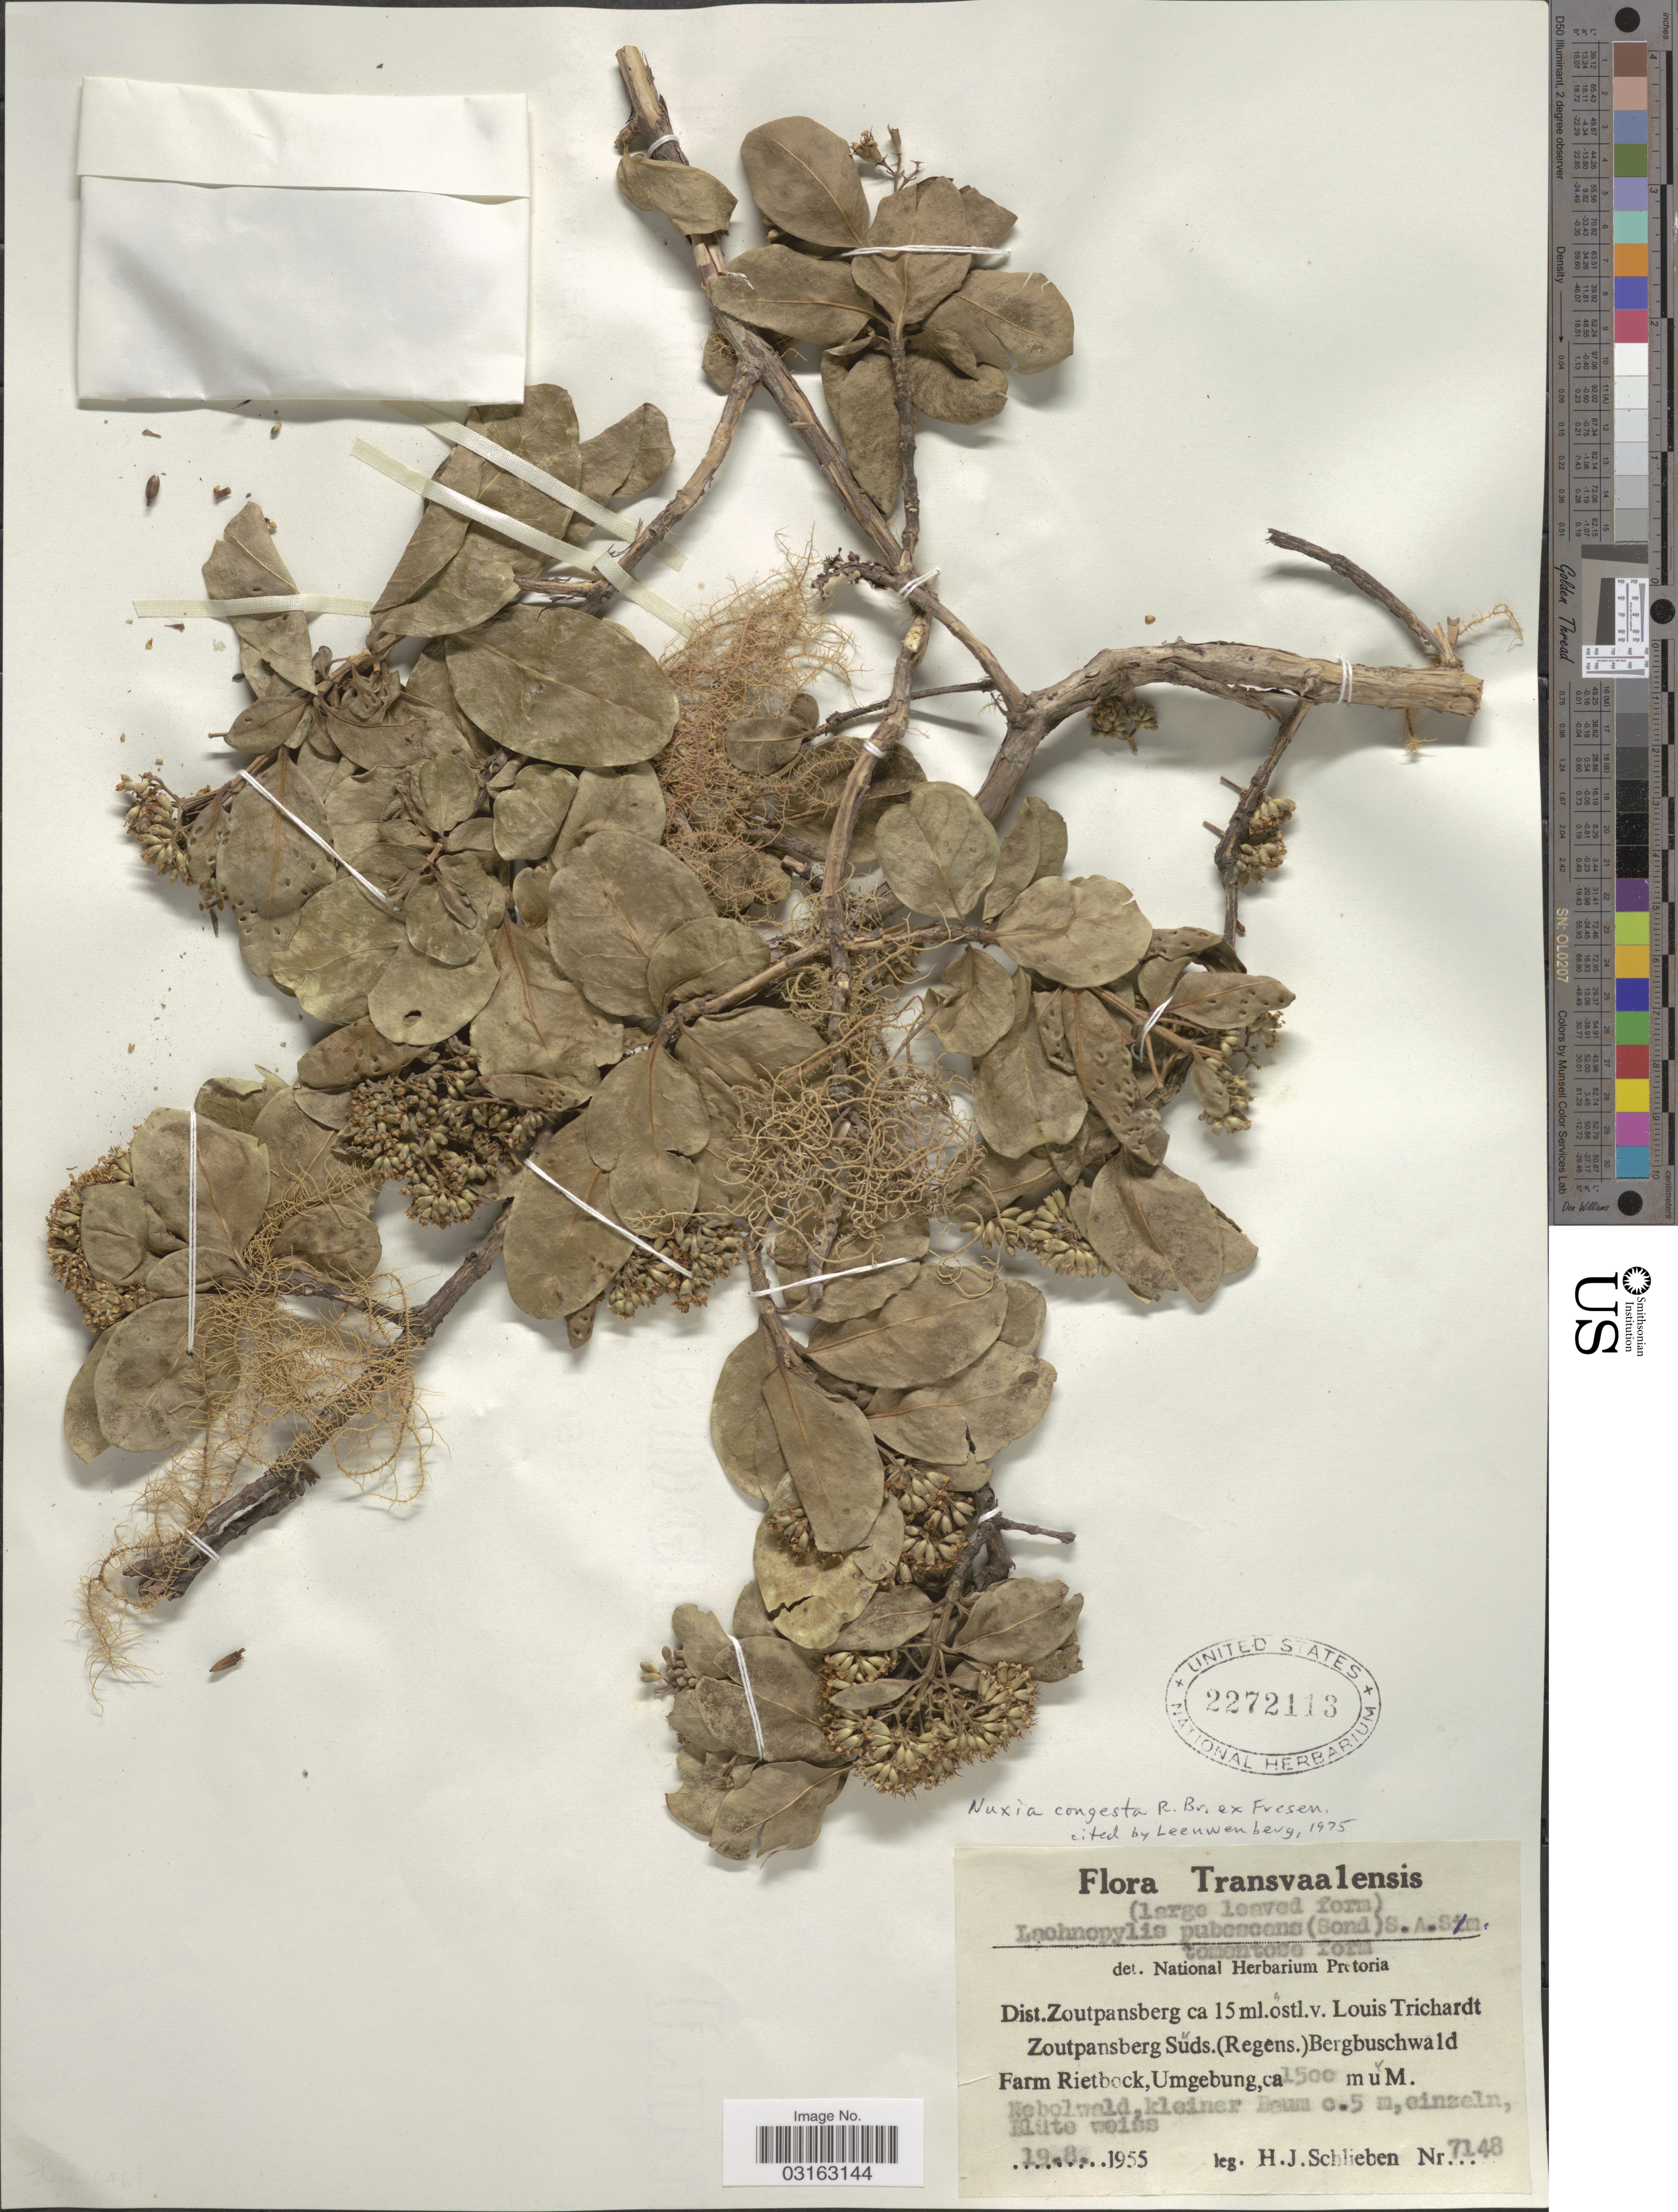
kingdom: Plantae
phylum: Tracheophyta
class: Magnoliopsida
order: Lamiales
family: Stilbaceae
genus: Nuxia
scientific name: Nuxia congesta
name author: R. Br. ex Fresen.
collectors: H. J. Schlieben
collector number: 7148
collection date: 1955-08-19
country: South Africa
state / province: Limpopo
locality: Transvaalensis. Dist. Zoutpansberg ca 15 ml. ostl. v. Louis Trichardt Zoutpansberg Süds. (Regens.) Bergbuschwald Farm Rietbock, Umgebung.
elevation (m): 1500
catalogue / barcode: US 2272113